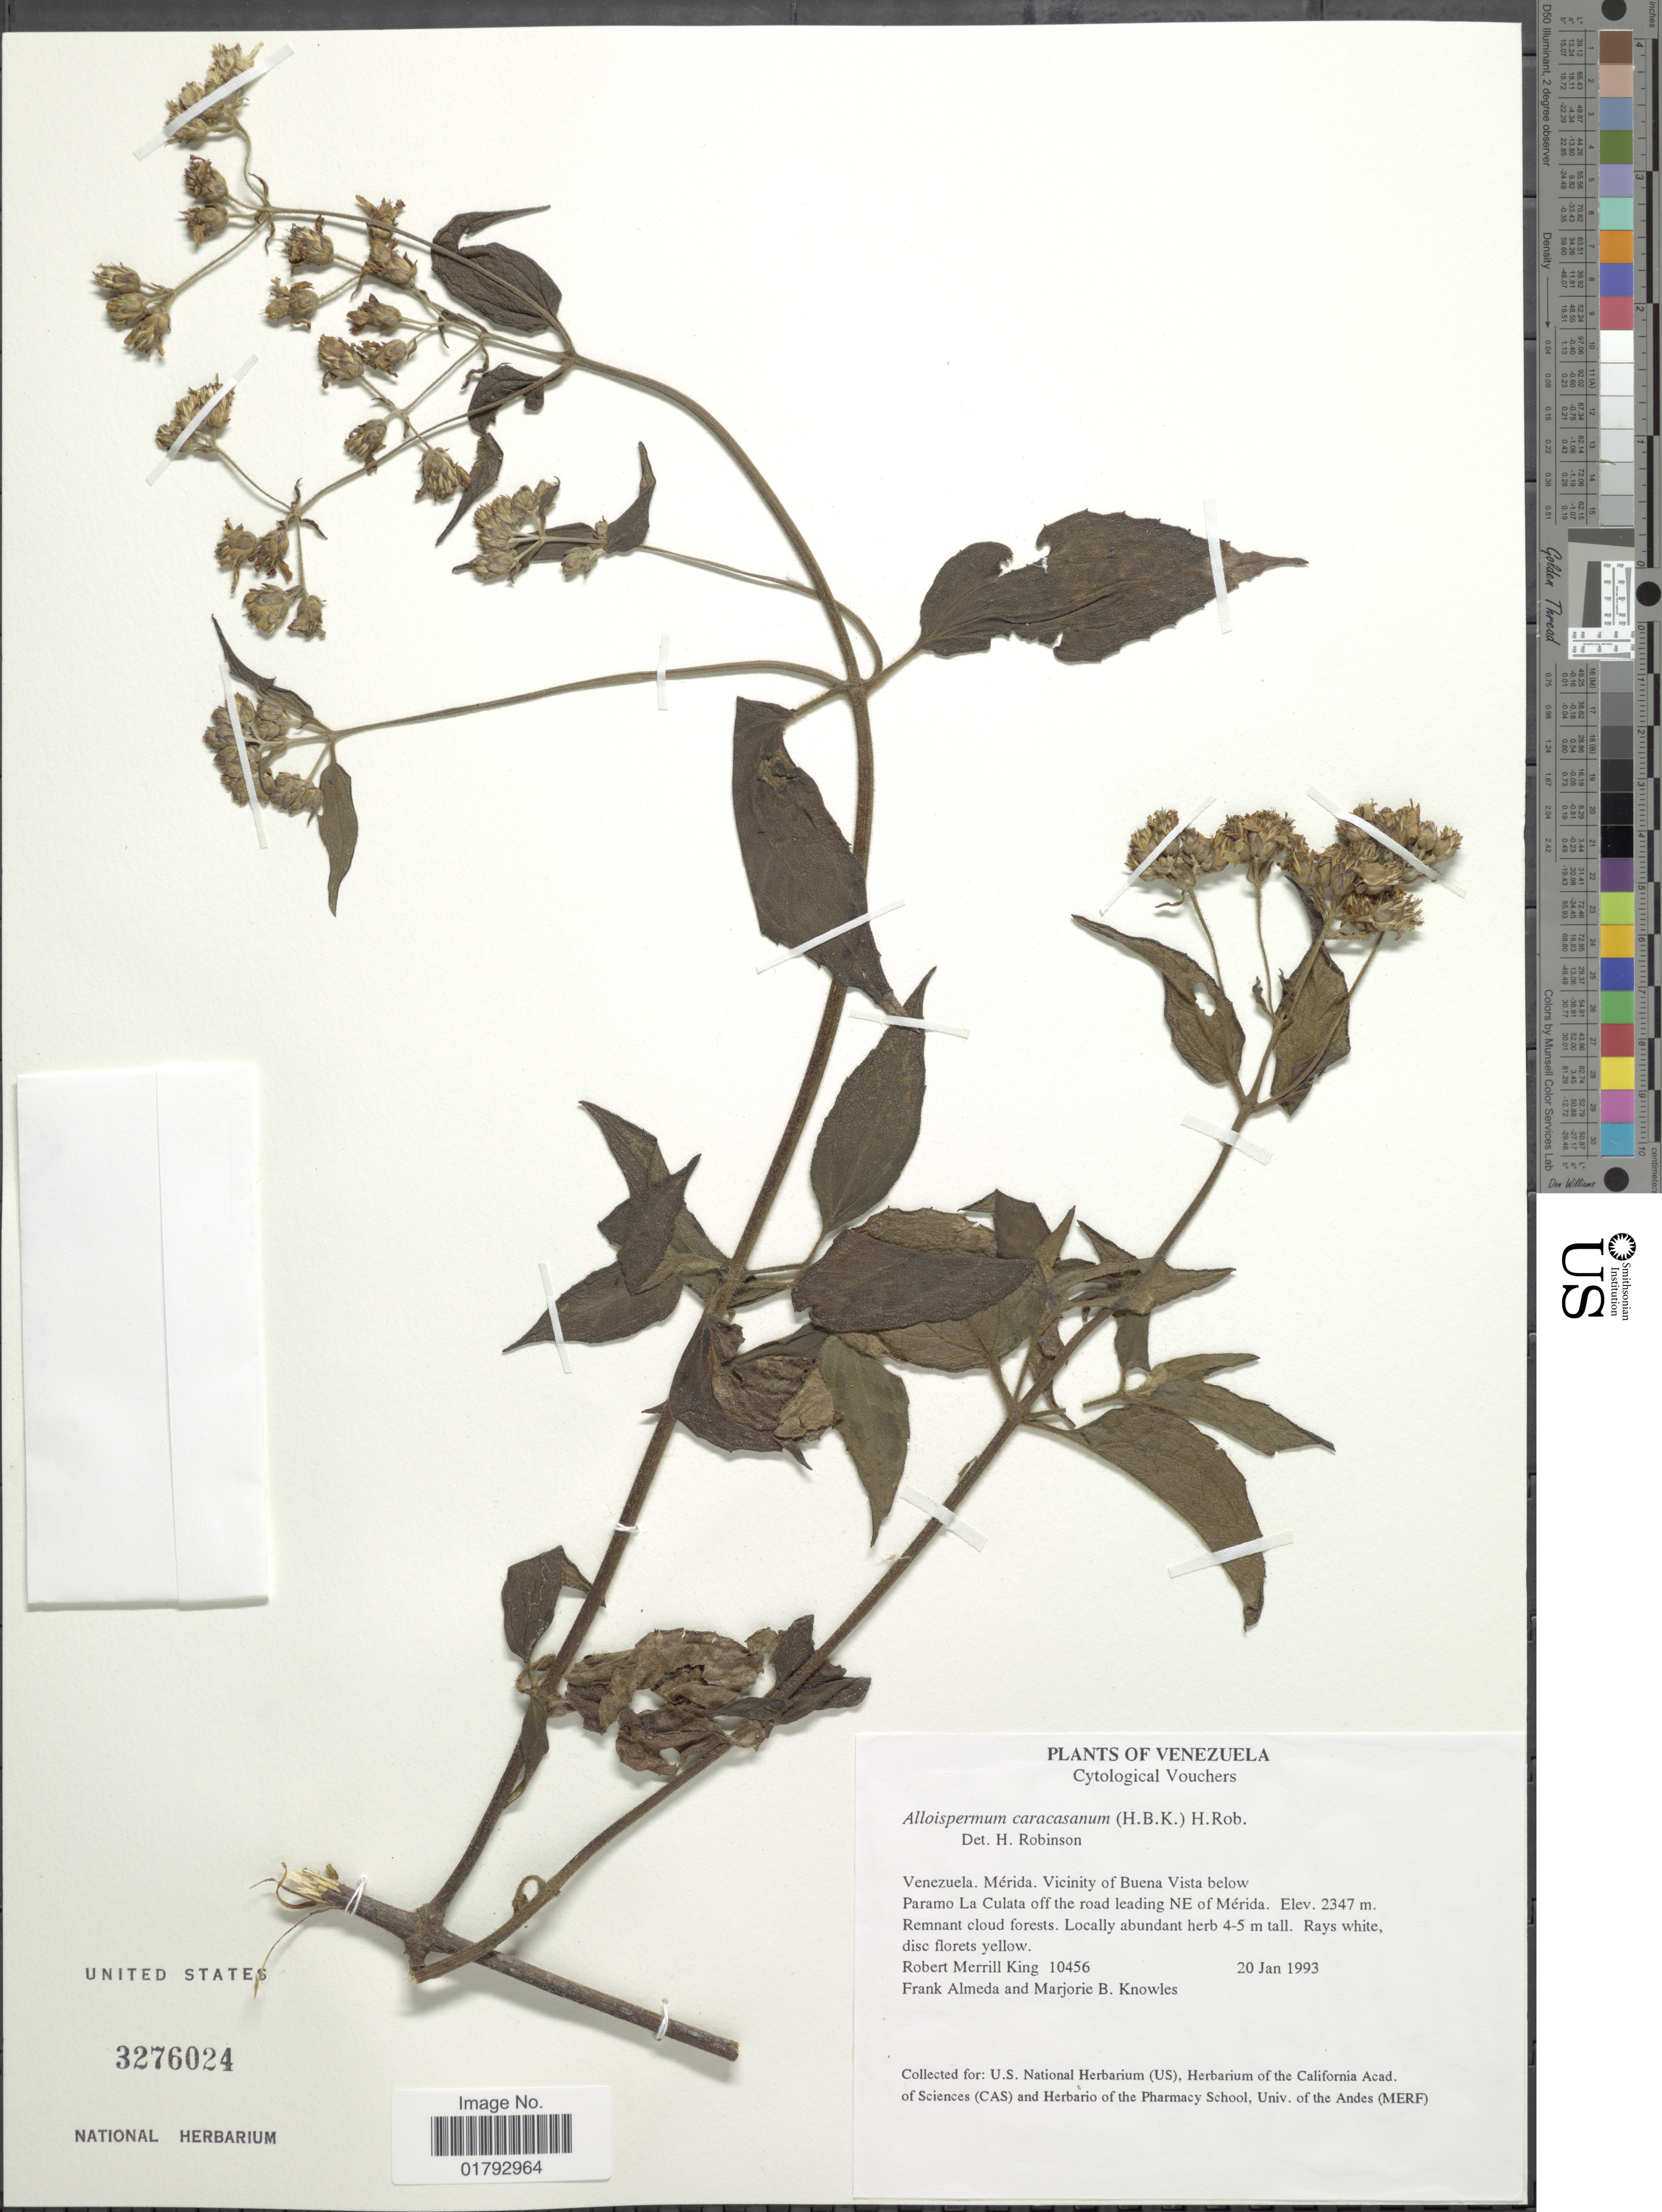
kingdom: Plantae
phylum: Tracheophyta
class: Magnoliopsida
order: Asterales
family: Asteraceae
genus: Alloispermum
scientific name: Alloispermum caracasanum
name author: (Kunth) H. Rob.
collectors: R. M. King, F. Almeda & M. B. Knowles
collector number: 10456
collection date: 1993-01-20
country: Venezuela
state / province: Mérida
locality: Venezuela. Merida.Vicinity of Buena Vista below Paramo La Culata off the road leading NE of Merida..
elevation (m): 2347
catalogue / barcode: US 3276024